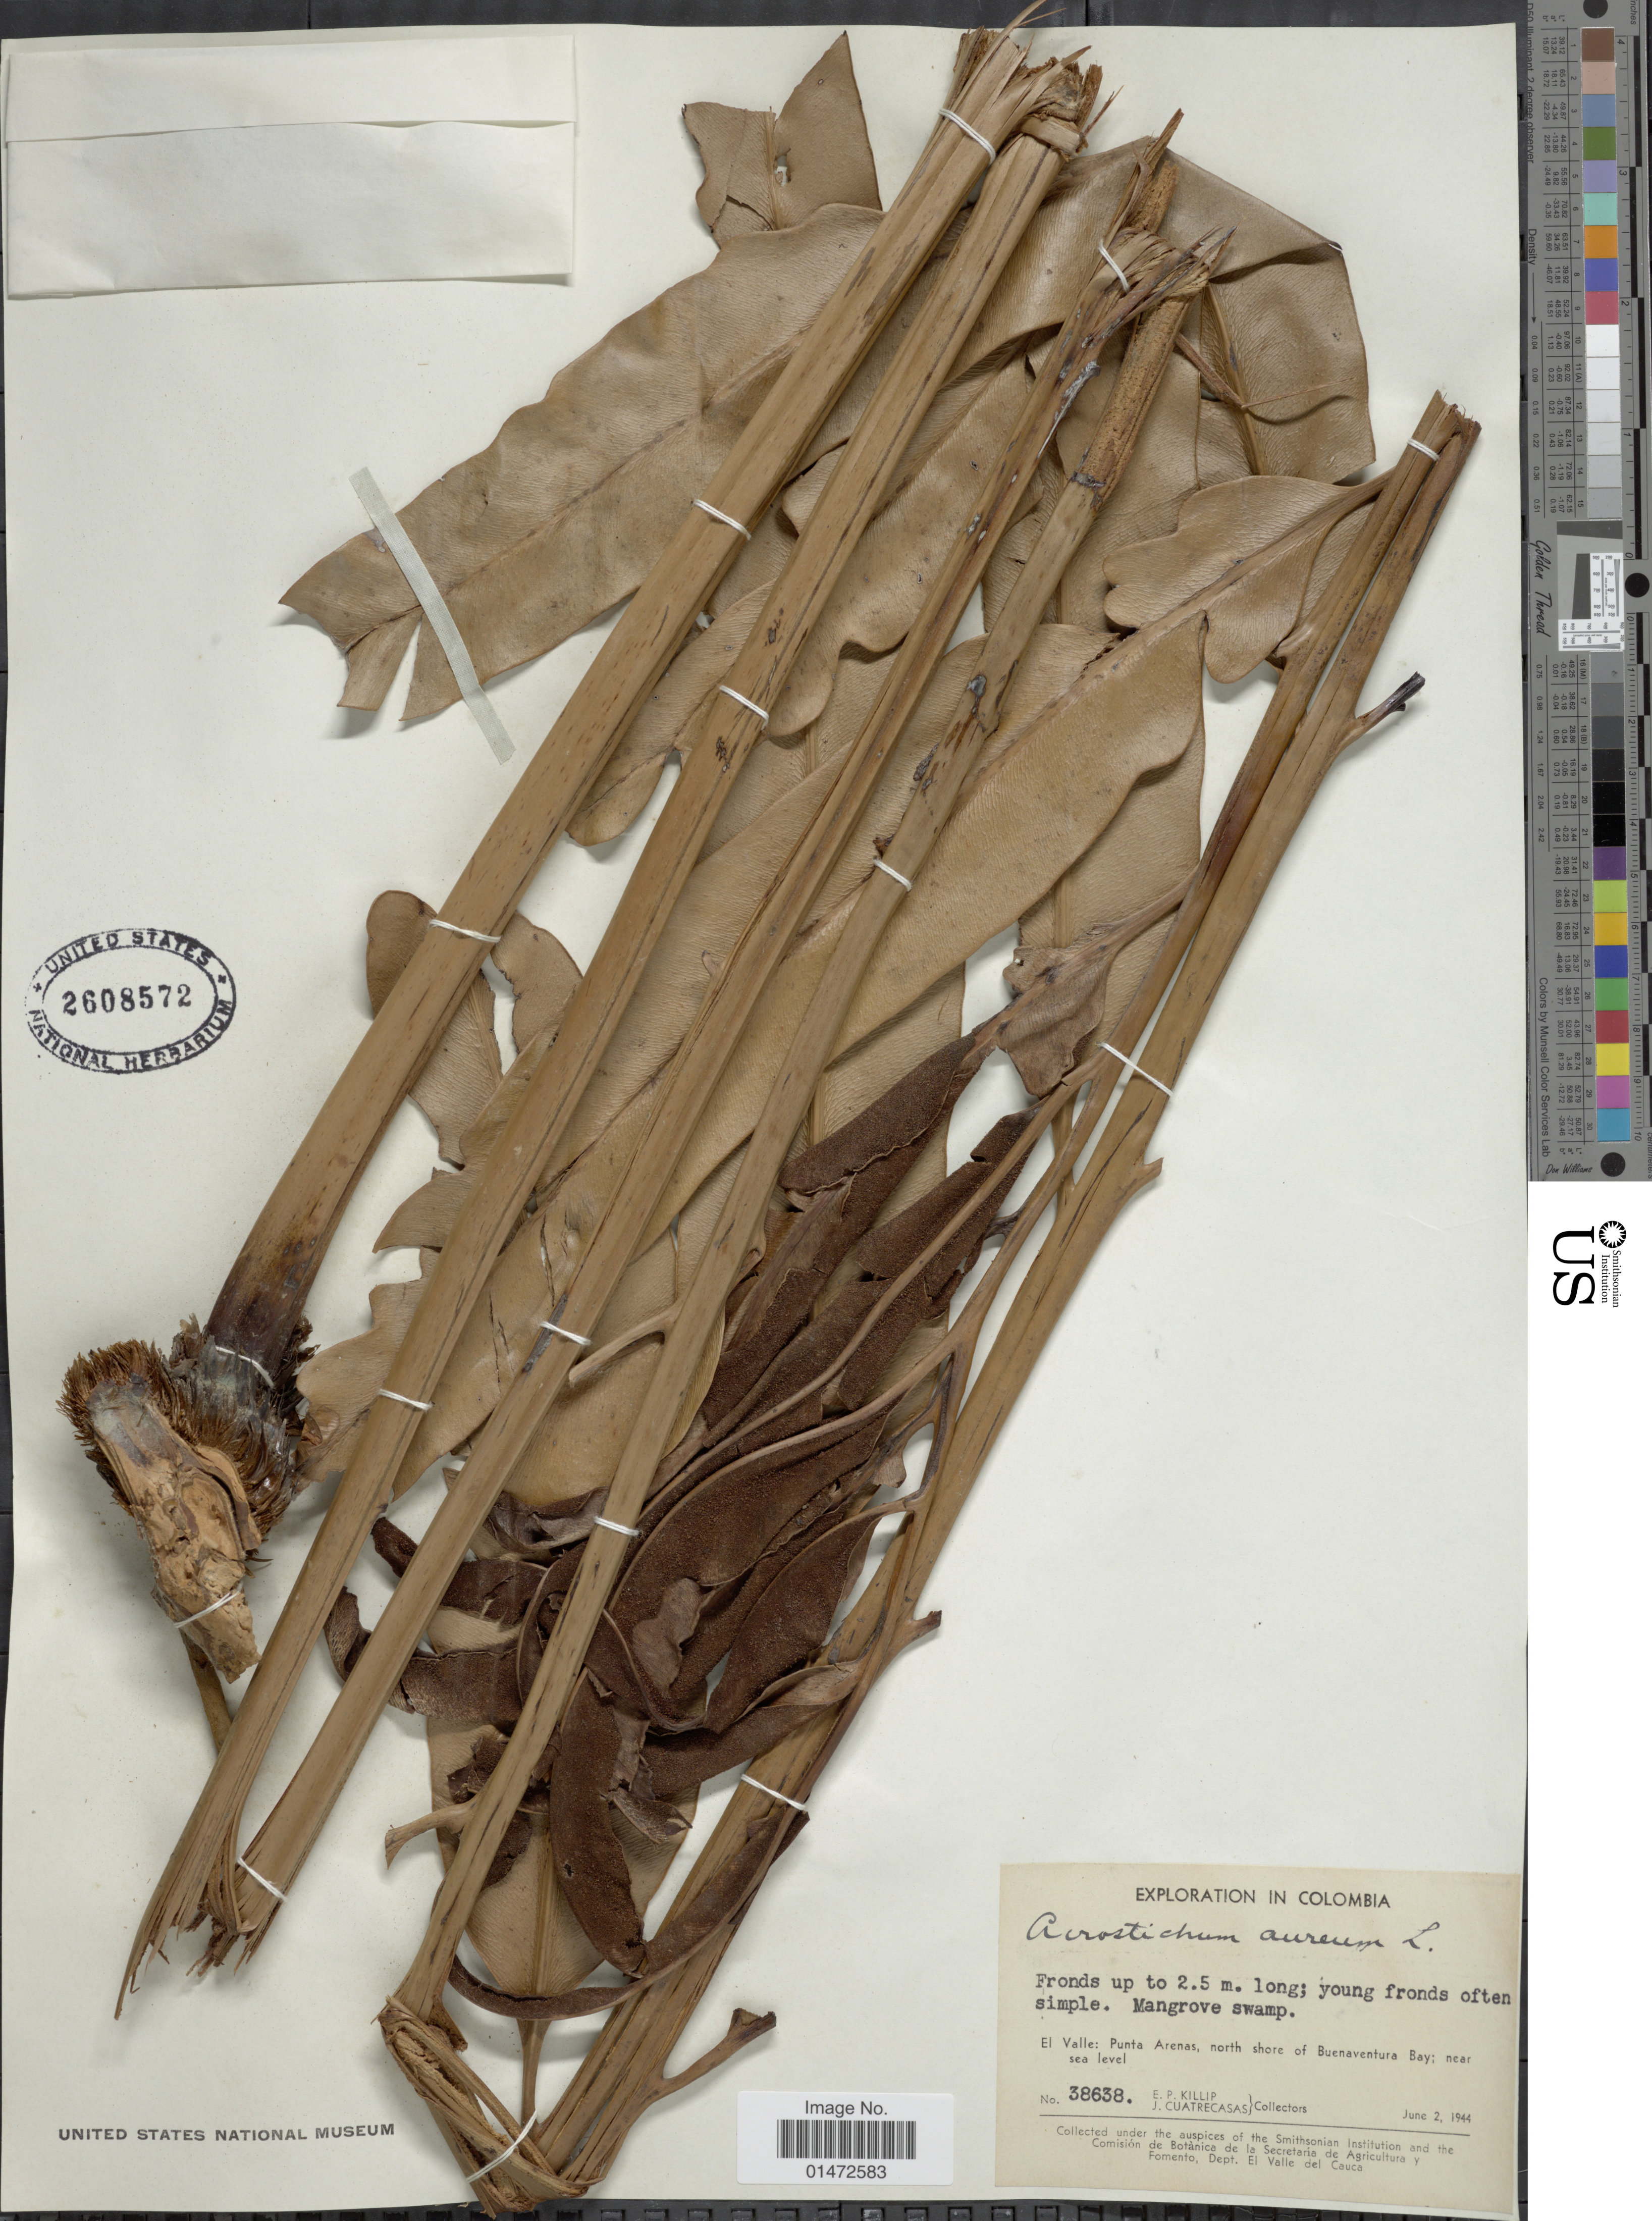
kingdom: Plantae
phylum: Tracheophyta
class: Polypodiopsida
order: Polypodiales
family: Pteridaceae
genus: Acrostichum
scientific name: Acrostichum aureum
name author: L.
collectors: E. P. Killip & J. Cuatrecasas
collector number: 38638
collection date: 1944-06-02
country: Colombia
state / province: Valle del Cauca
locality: El Valle: Punta Arenas, north shore of Buenaventura Bay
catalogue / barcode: US 2608572